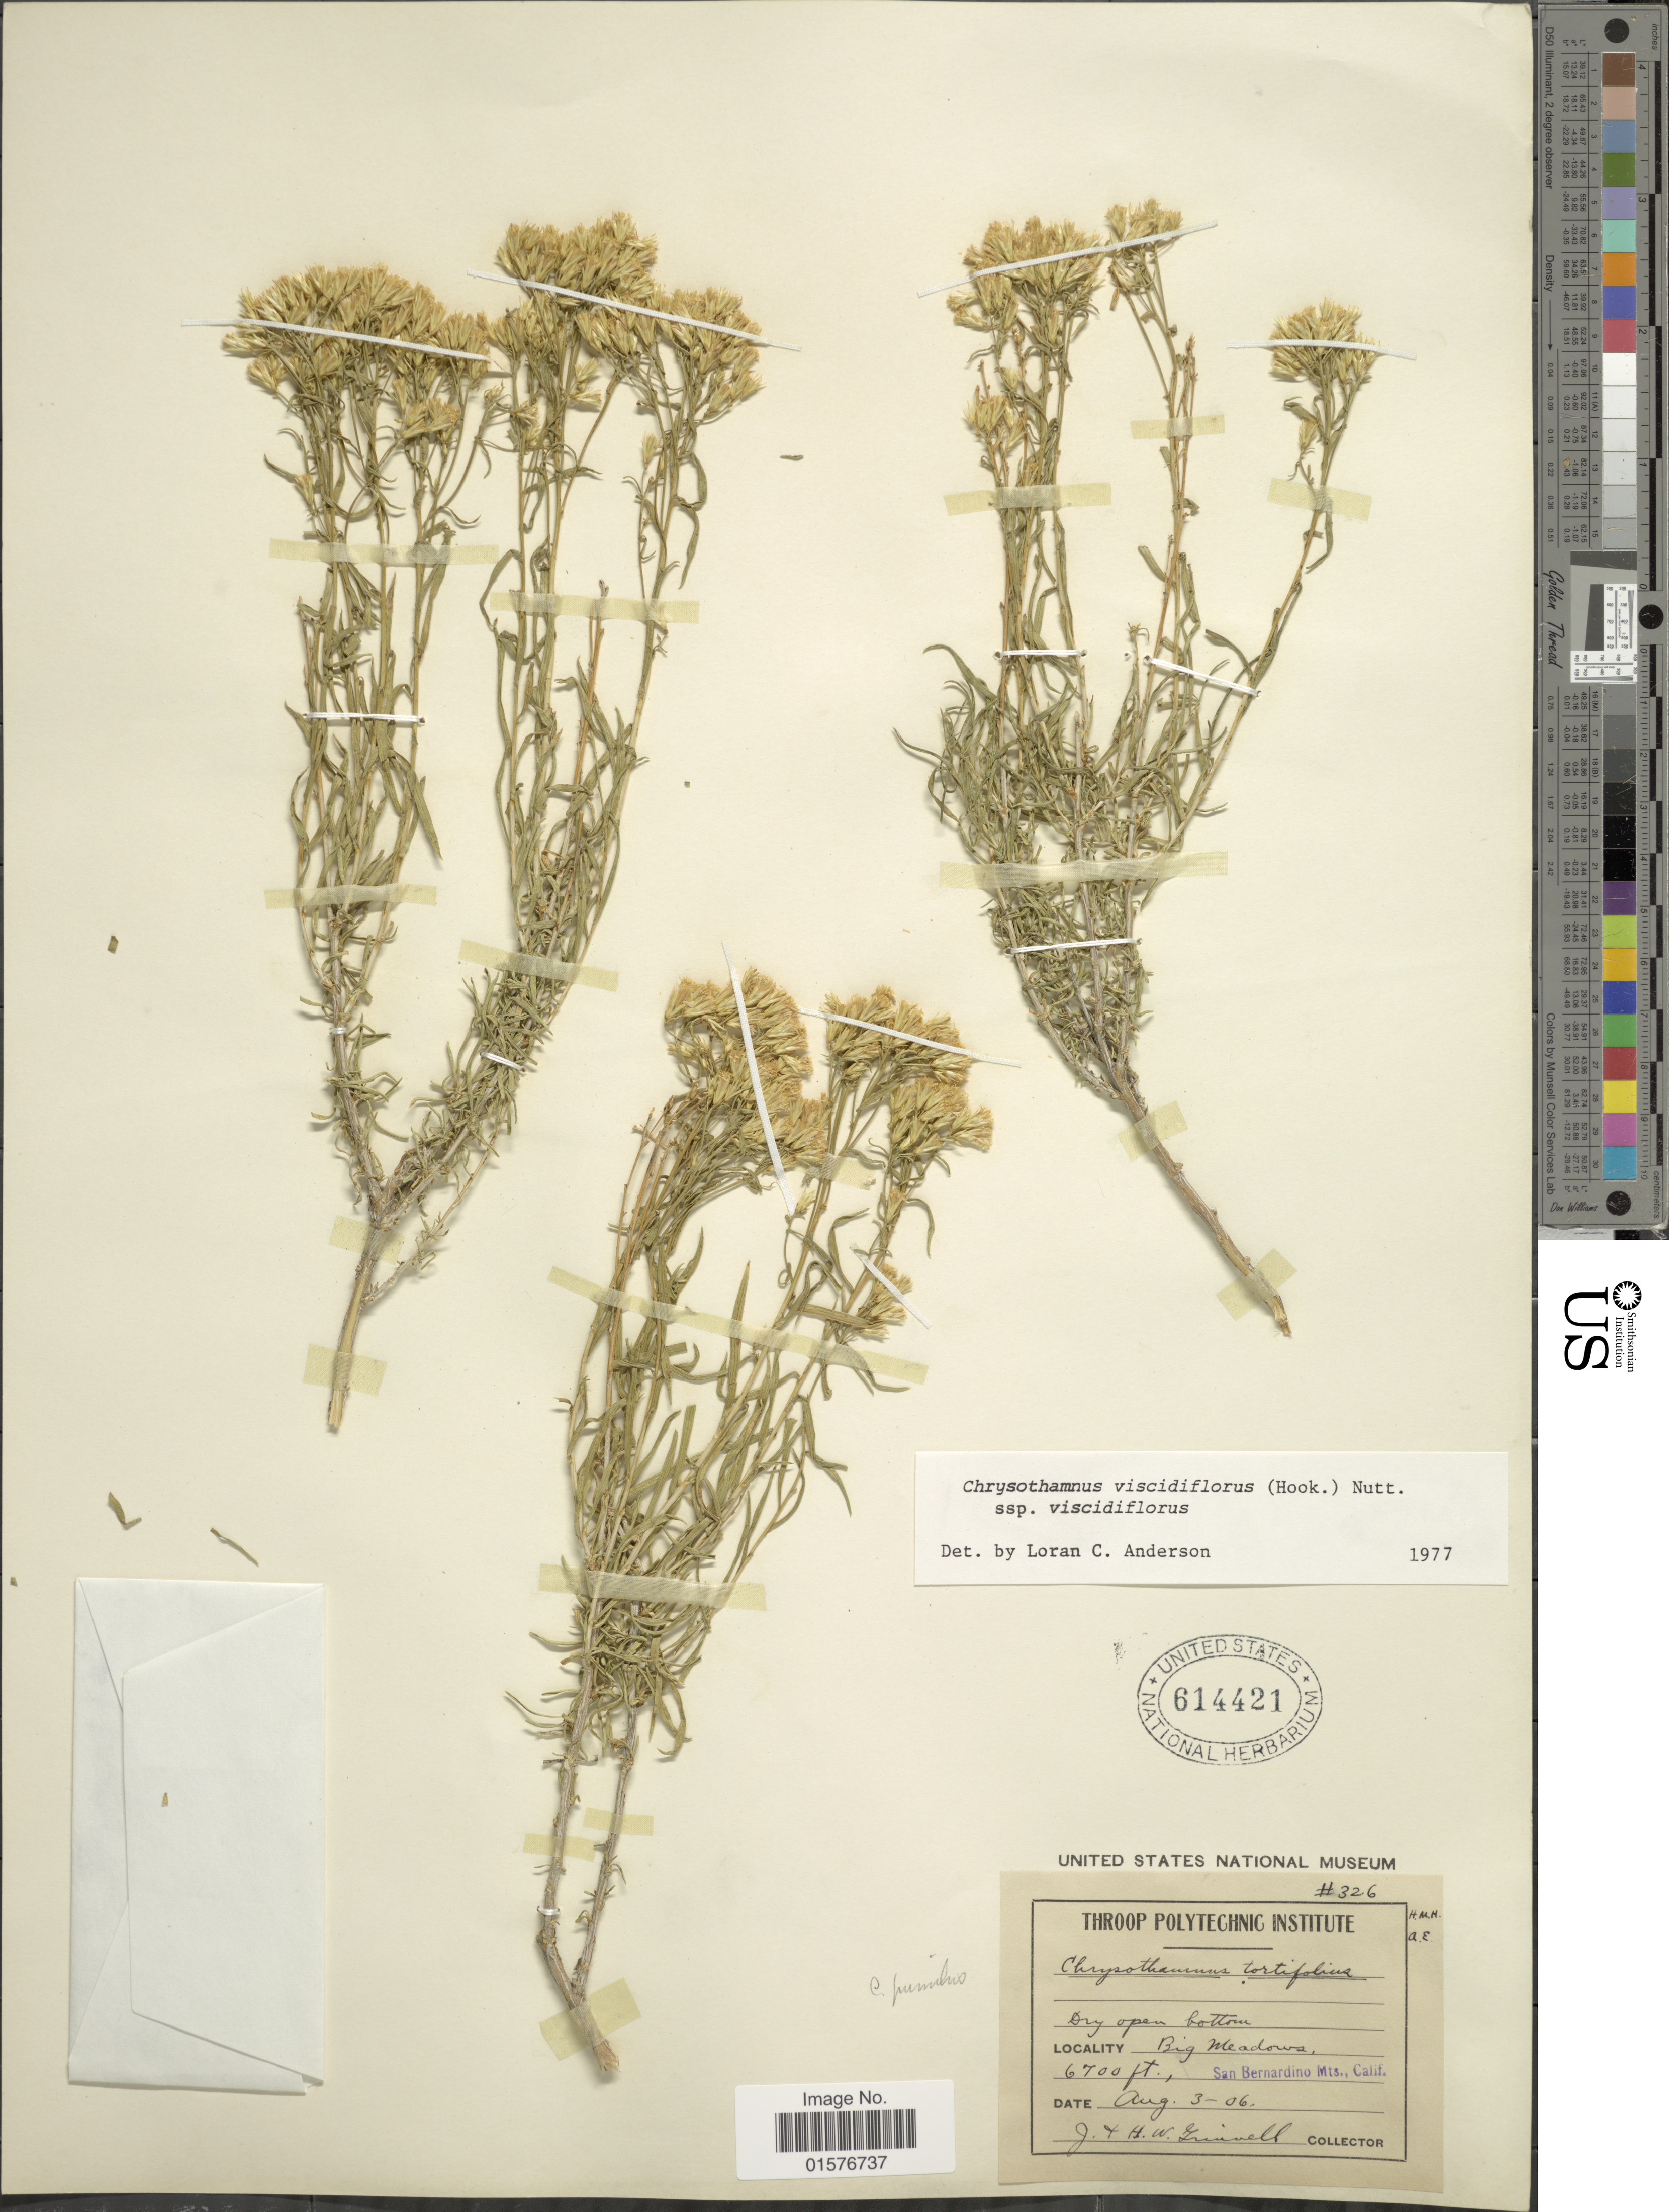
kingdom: Plantae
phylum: Tracheophyta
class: Magnoliopsida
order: Asterales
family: Asteraceae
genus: Chrysothamnus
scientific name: Chrysothamnus viscidiflorus subsp. viscidiflorus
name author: (Hook.) Nutt.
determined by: Urbatsch, Lowell E., Curator (LSU), Louisiana State University (UNITED STATES)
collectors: J. Grinnel & H. Grinnell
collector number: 326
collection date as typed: Transcribed d/m/y: 3/8/6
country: United States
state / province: California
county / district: San Bernardino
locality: Big Meadows, San Bernardino Mts., Calif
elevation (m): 2042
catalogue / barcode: US 614421